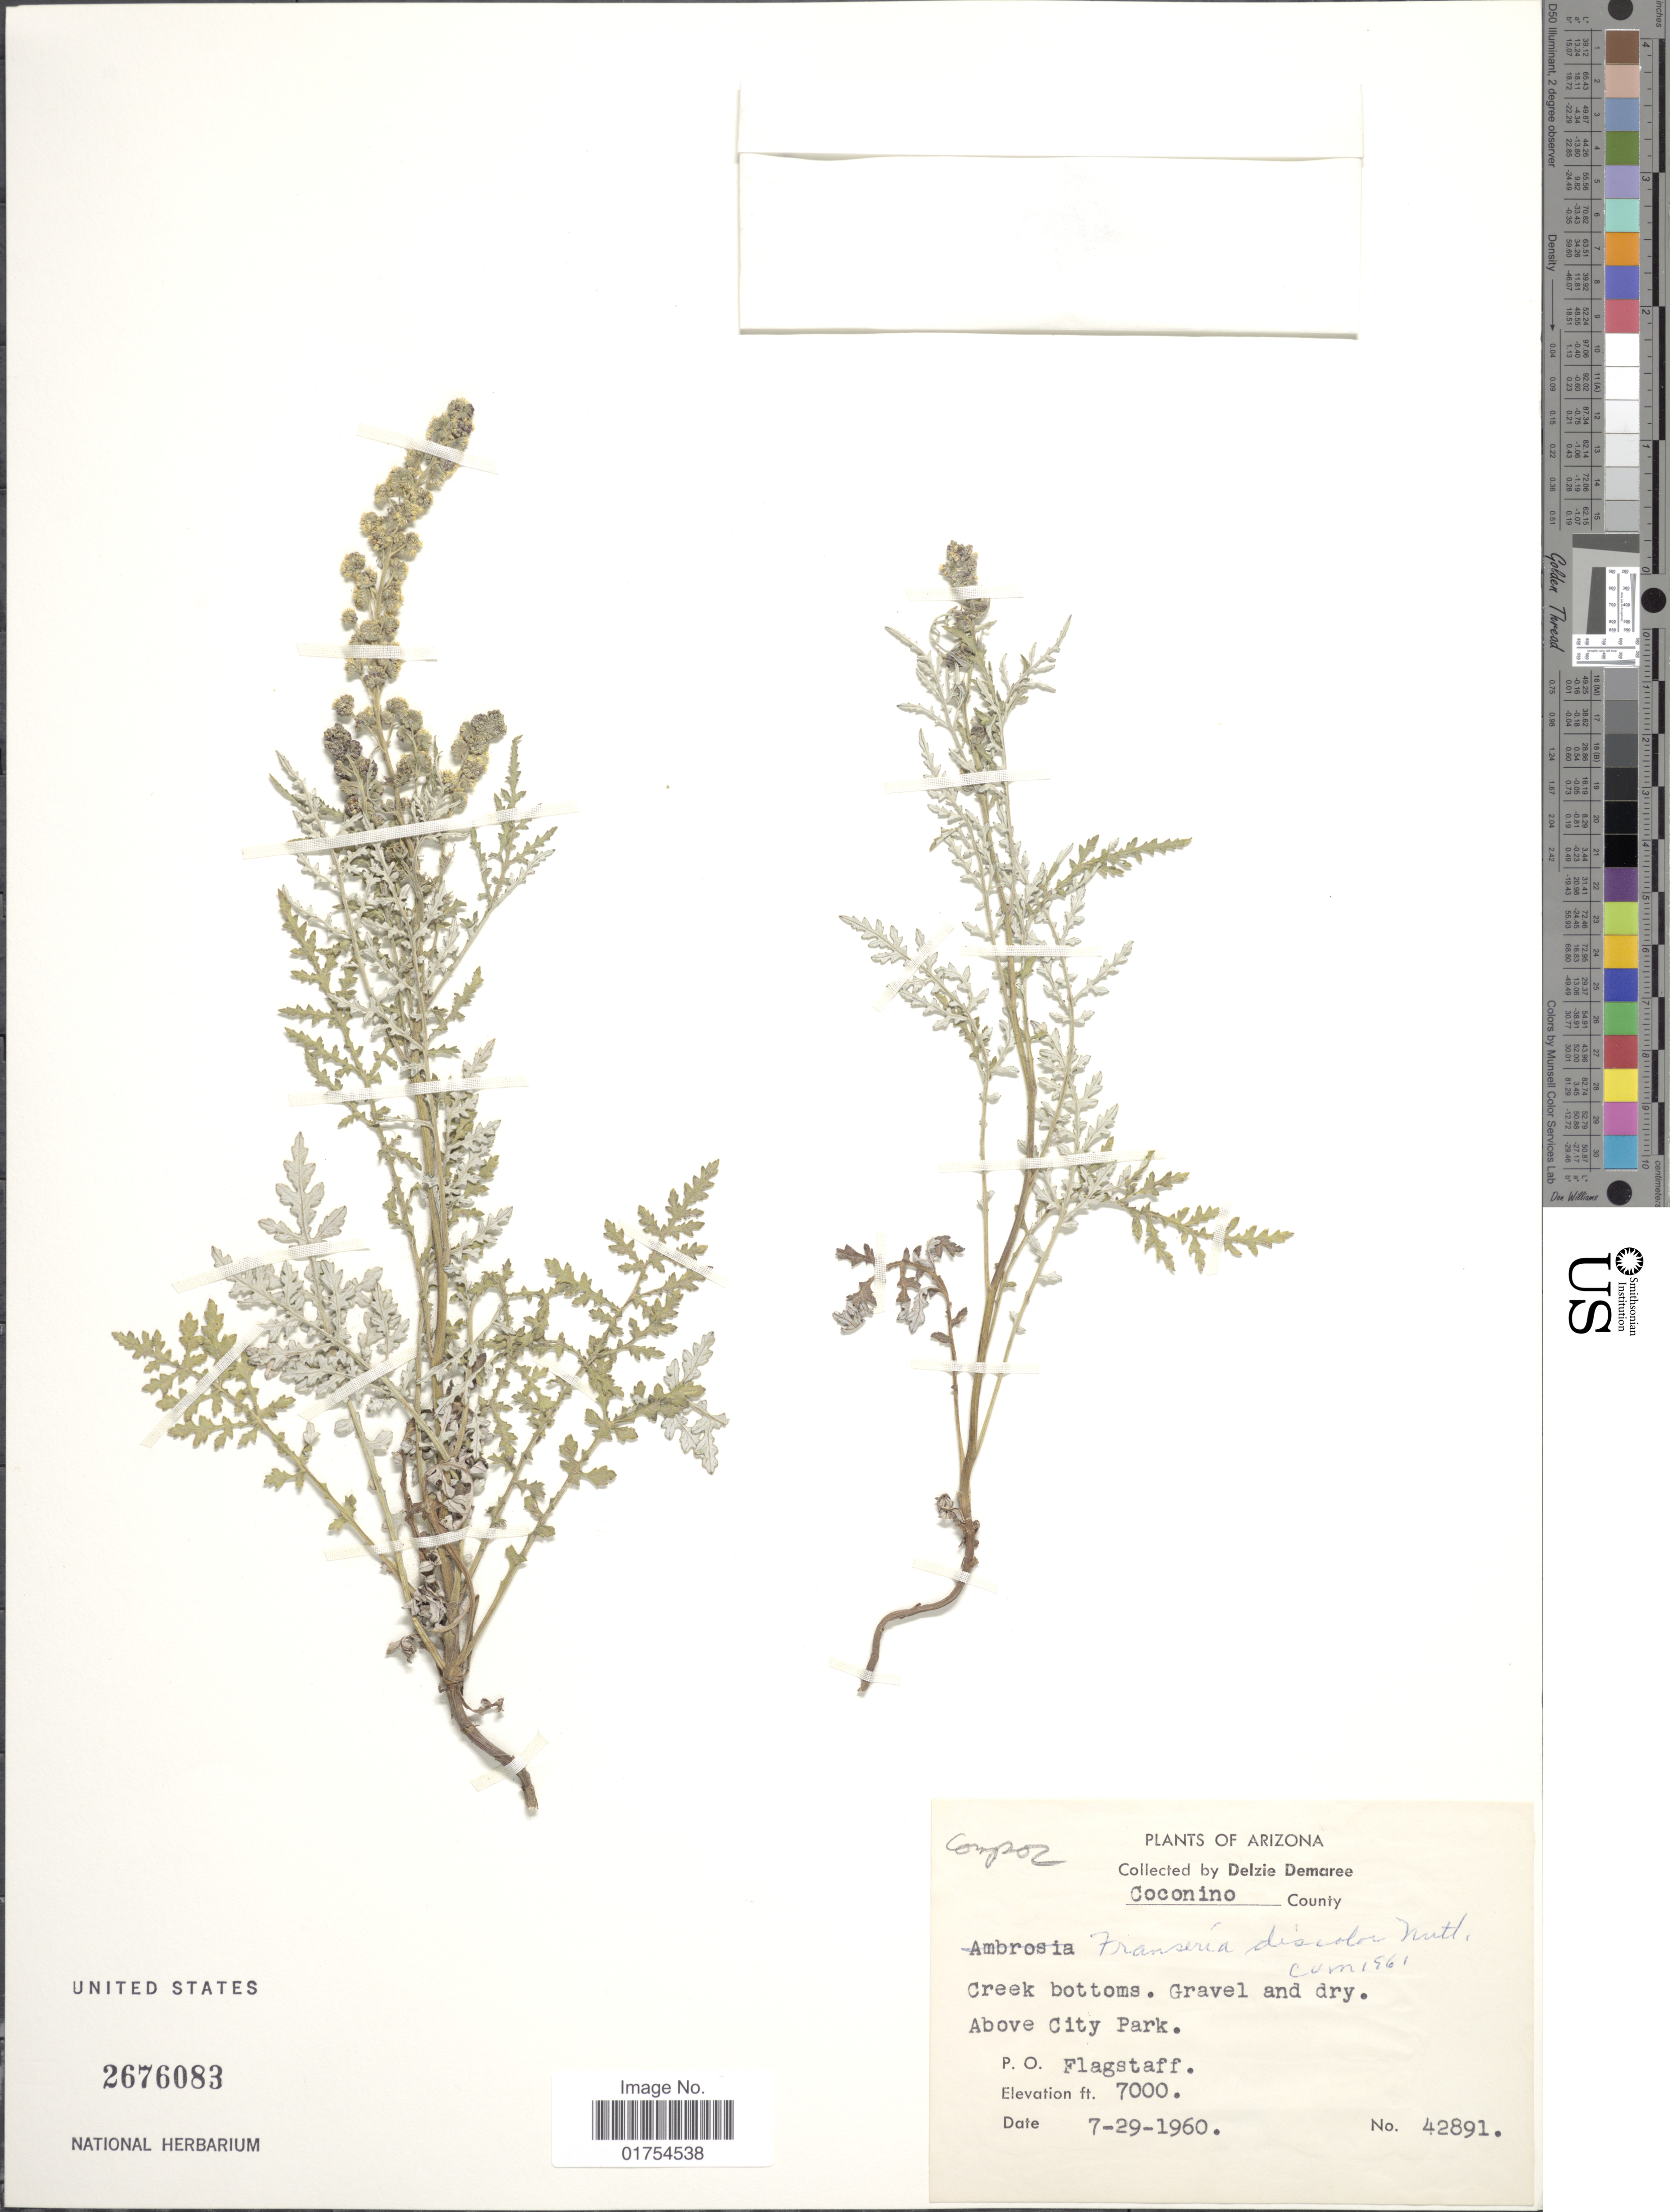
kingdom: Plantae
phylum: Tracheophyta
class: Magnoliopsida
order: Asterales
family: Asteraceae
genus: Franseria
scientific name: Franseria discolor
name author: Nutt.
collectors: D. Demaree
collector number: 42891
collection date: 1960-07-29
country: United States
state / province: Arizona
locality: Coconino County, Creek bottoms, Gravel and dry. Above City Park, Flagstaff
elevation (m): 2134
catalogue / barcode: US 2676083